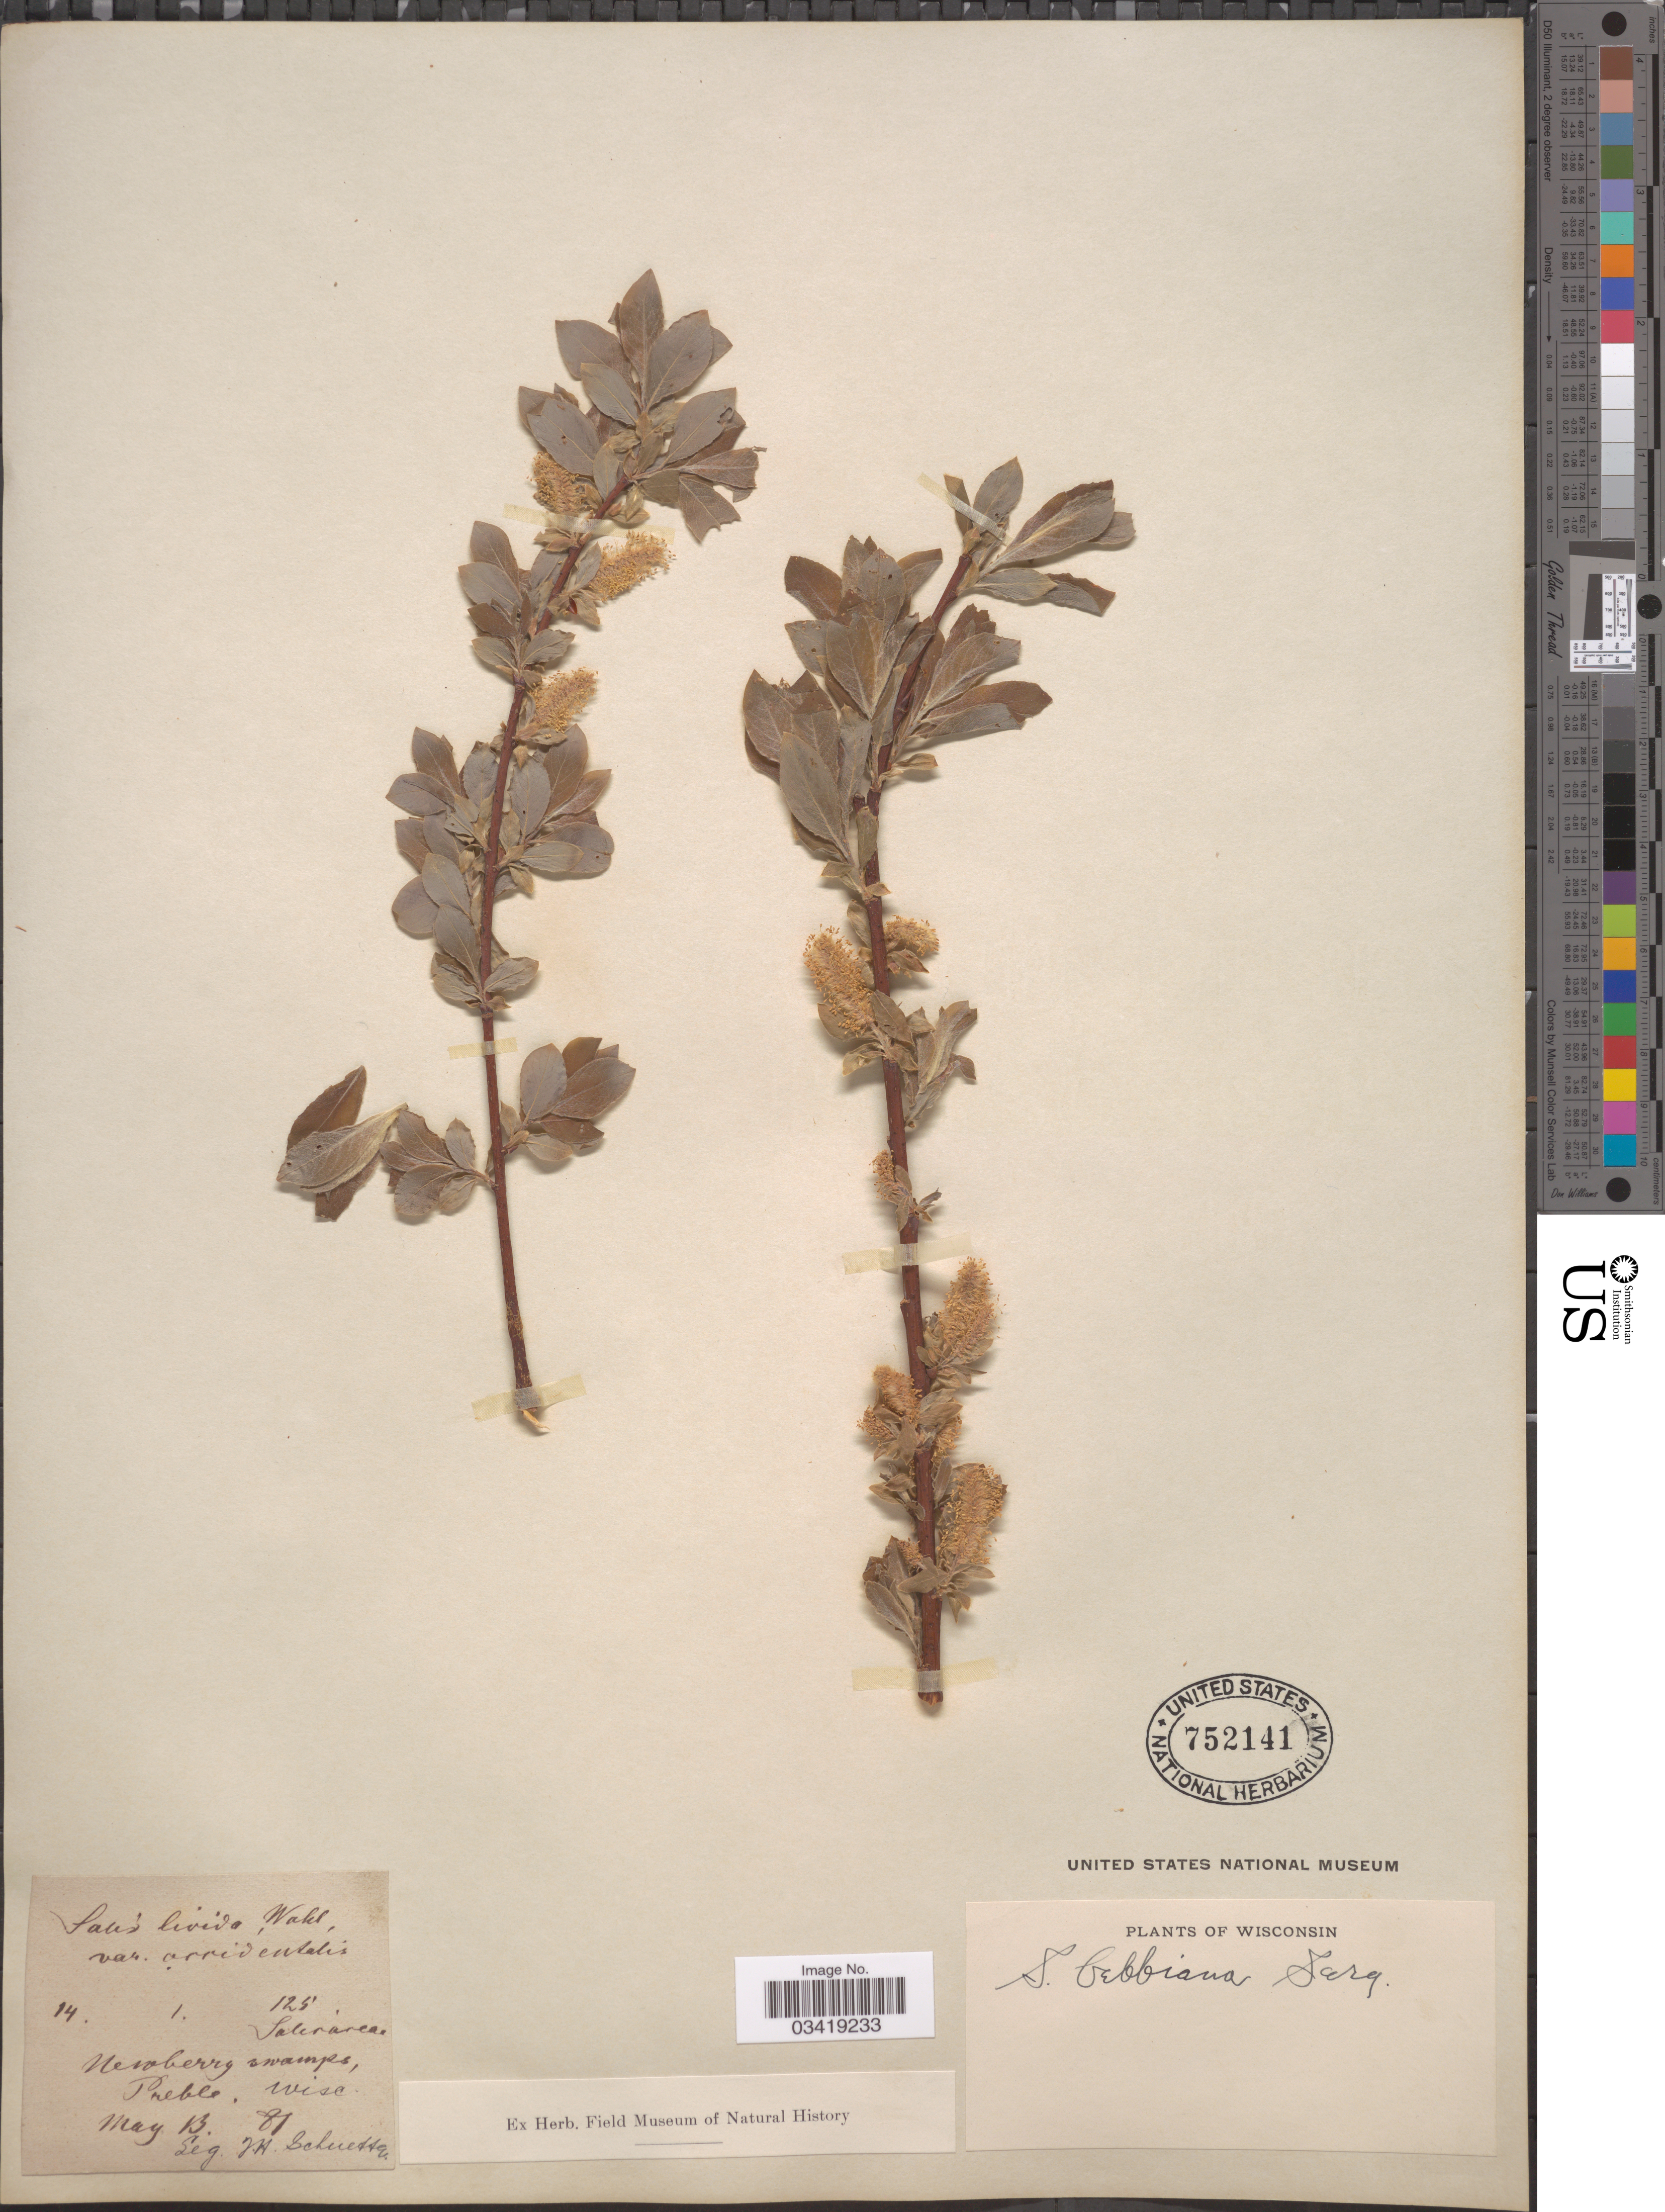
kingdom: Plantae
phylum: Tracheophyta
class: Magnoliopsida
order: Malpighiales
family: Salicaceae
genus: Salix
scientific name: Salix bebbiana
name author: Sarg.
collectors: J. H. Schuette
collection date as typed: Transcribed d/m/y: 13/5/81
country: United States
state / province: Wisconsin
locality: Newberry swamps, Preble.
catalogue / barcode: US 752141